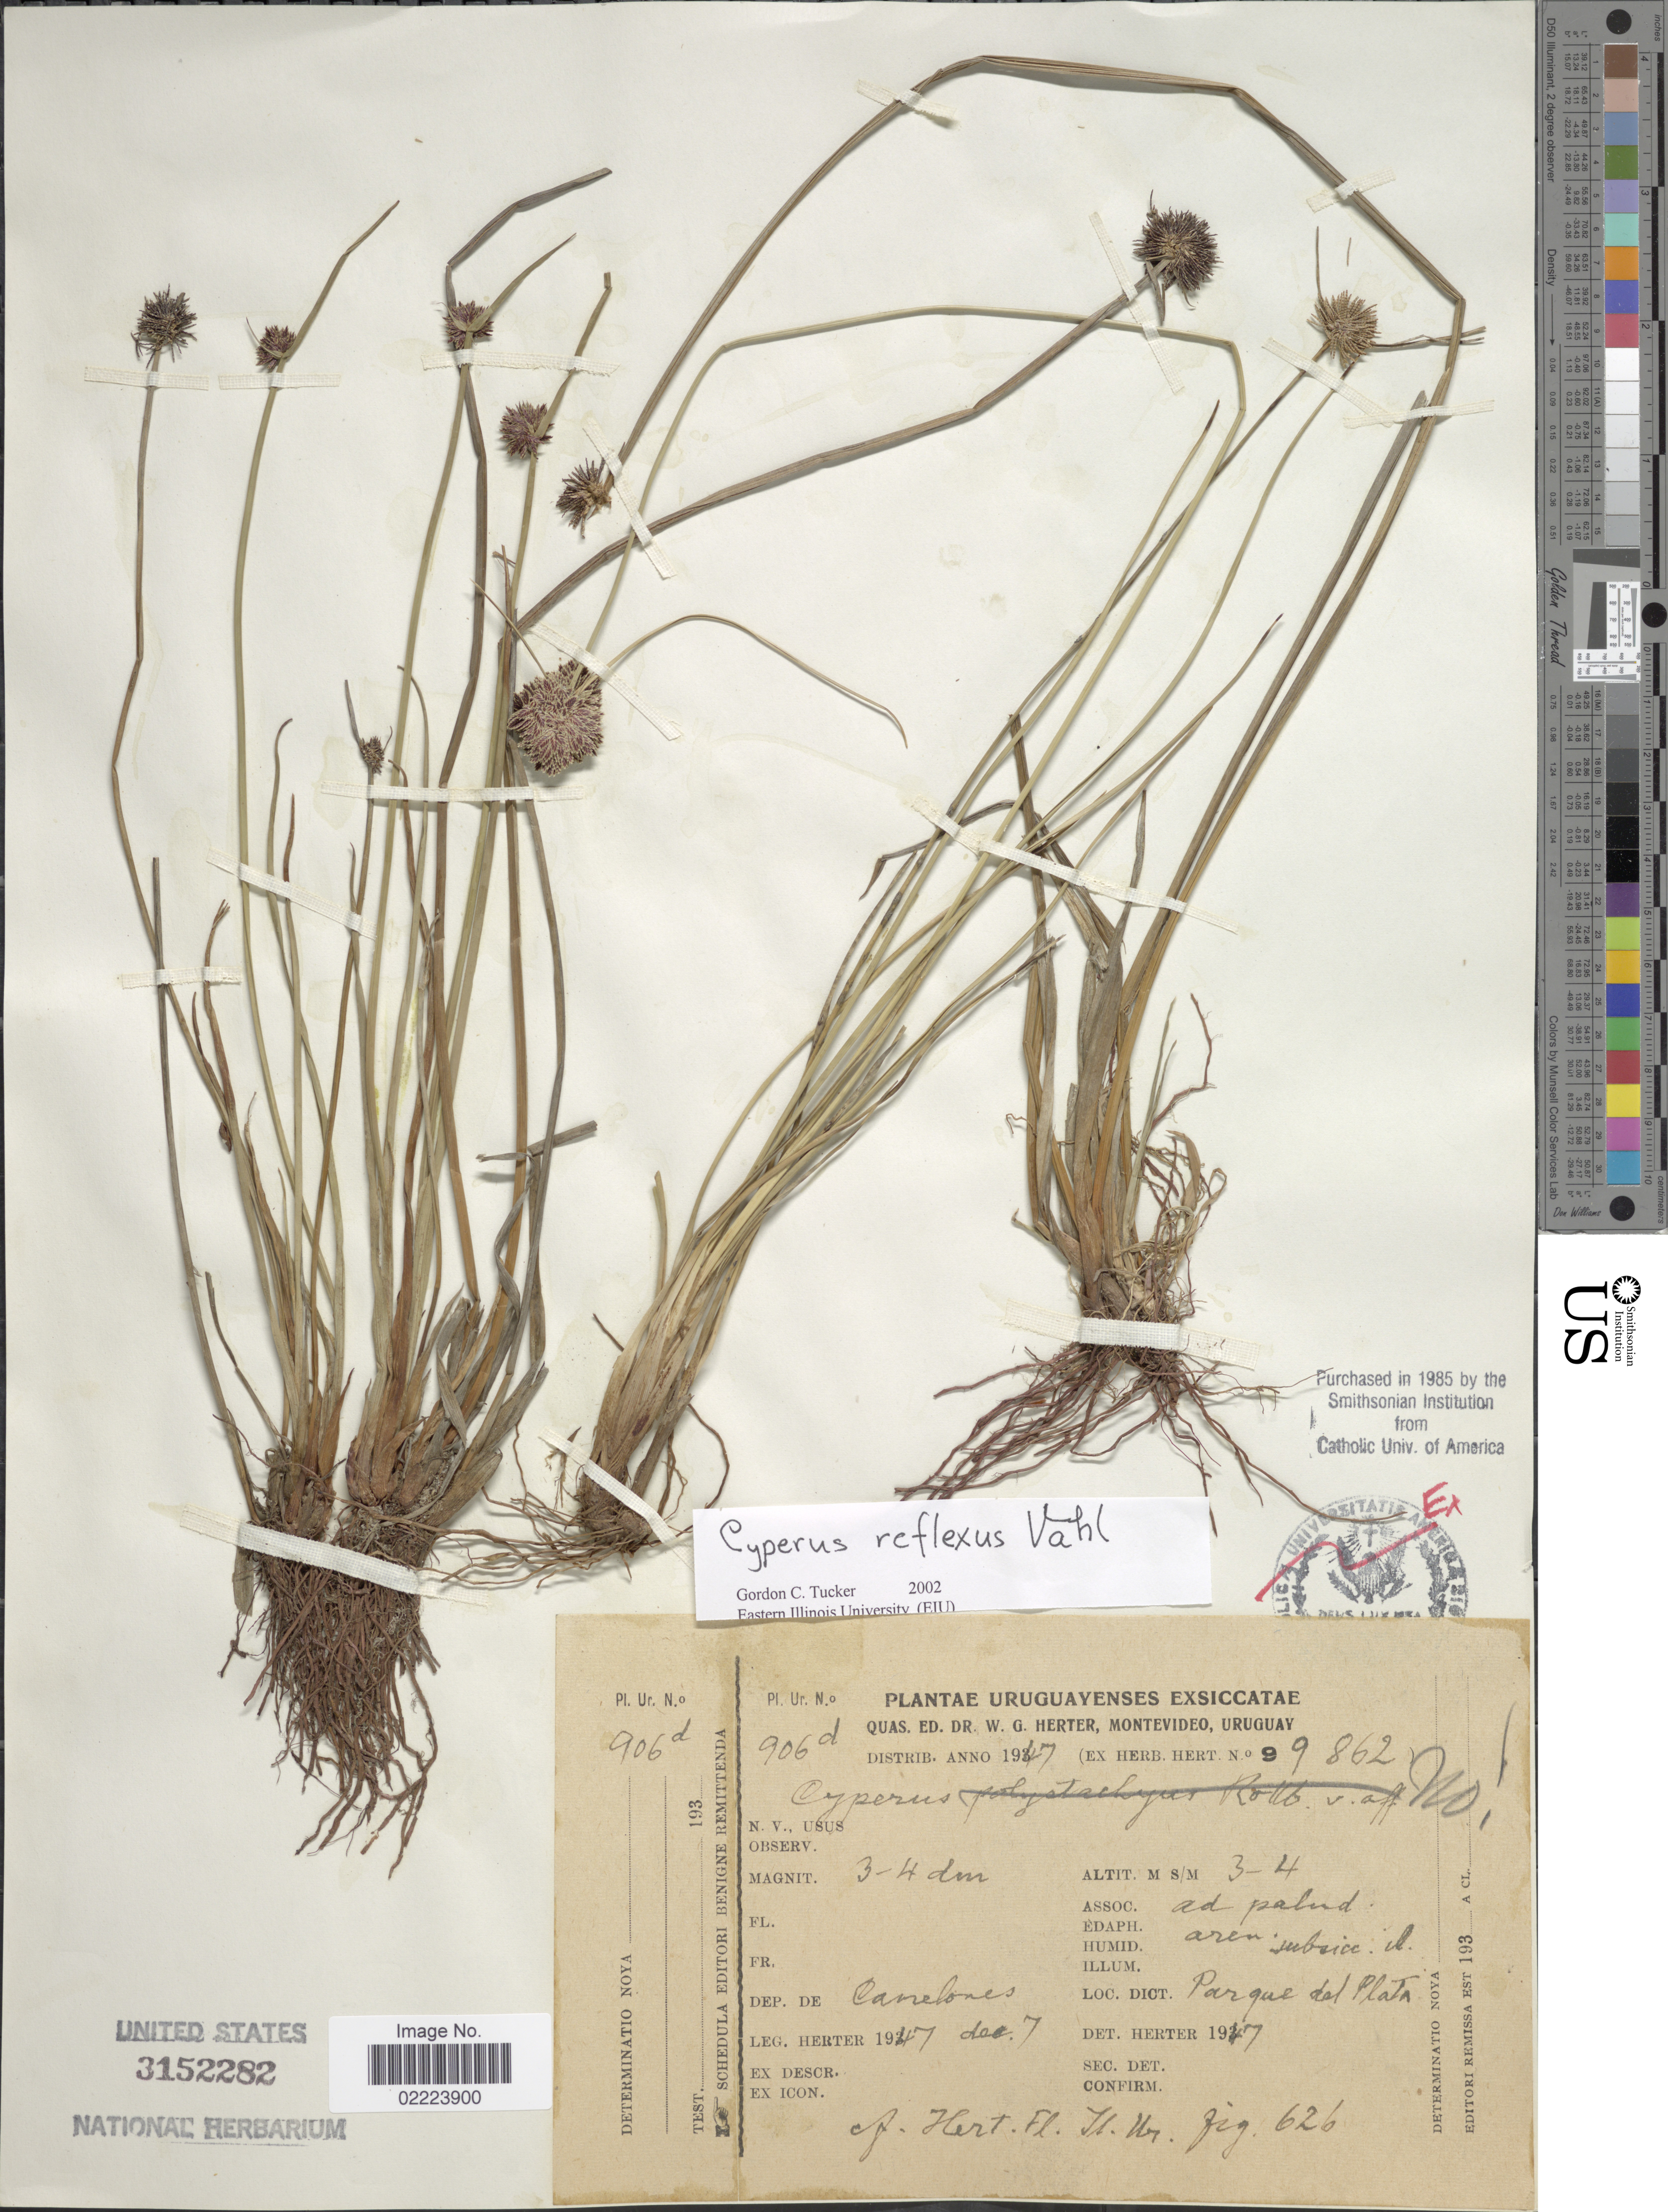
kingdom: Plantae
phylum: Tracheophyta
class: Liliopsida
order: Poales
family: Cyperaceae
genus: Cyperus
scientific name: Cyperus reflexus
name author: Vahl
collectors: W. G. Herter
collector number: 906d/99862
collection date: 1947-12-07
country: Uruguay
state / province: Canelones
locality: Dep. de Canelones, Parque del Plata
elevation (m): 3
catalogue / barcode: US 3152282